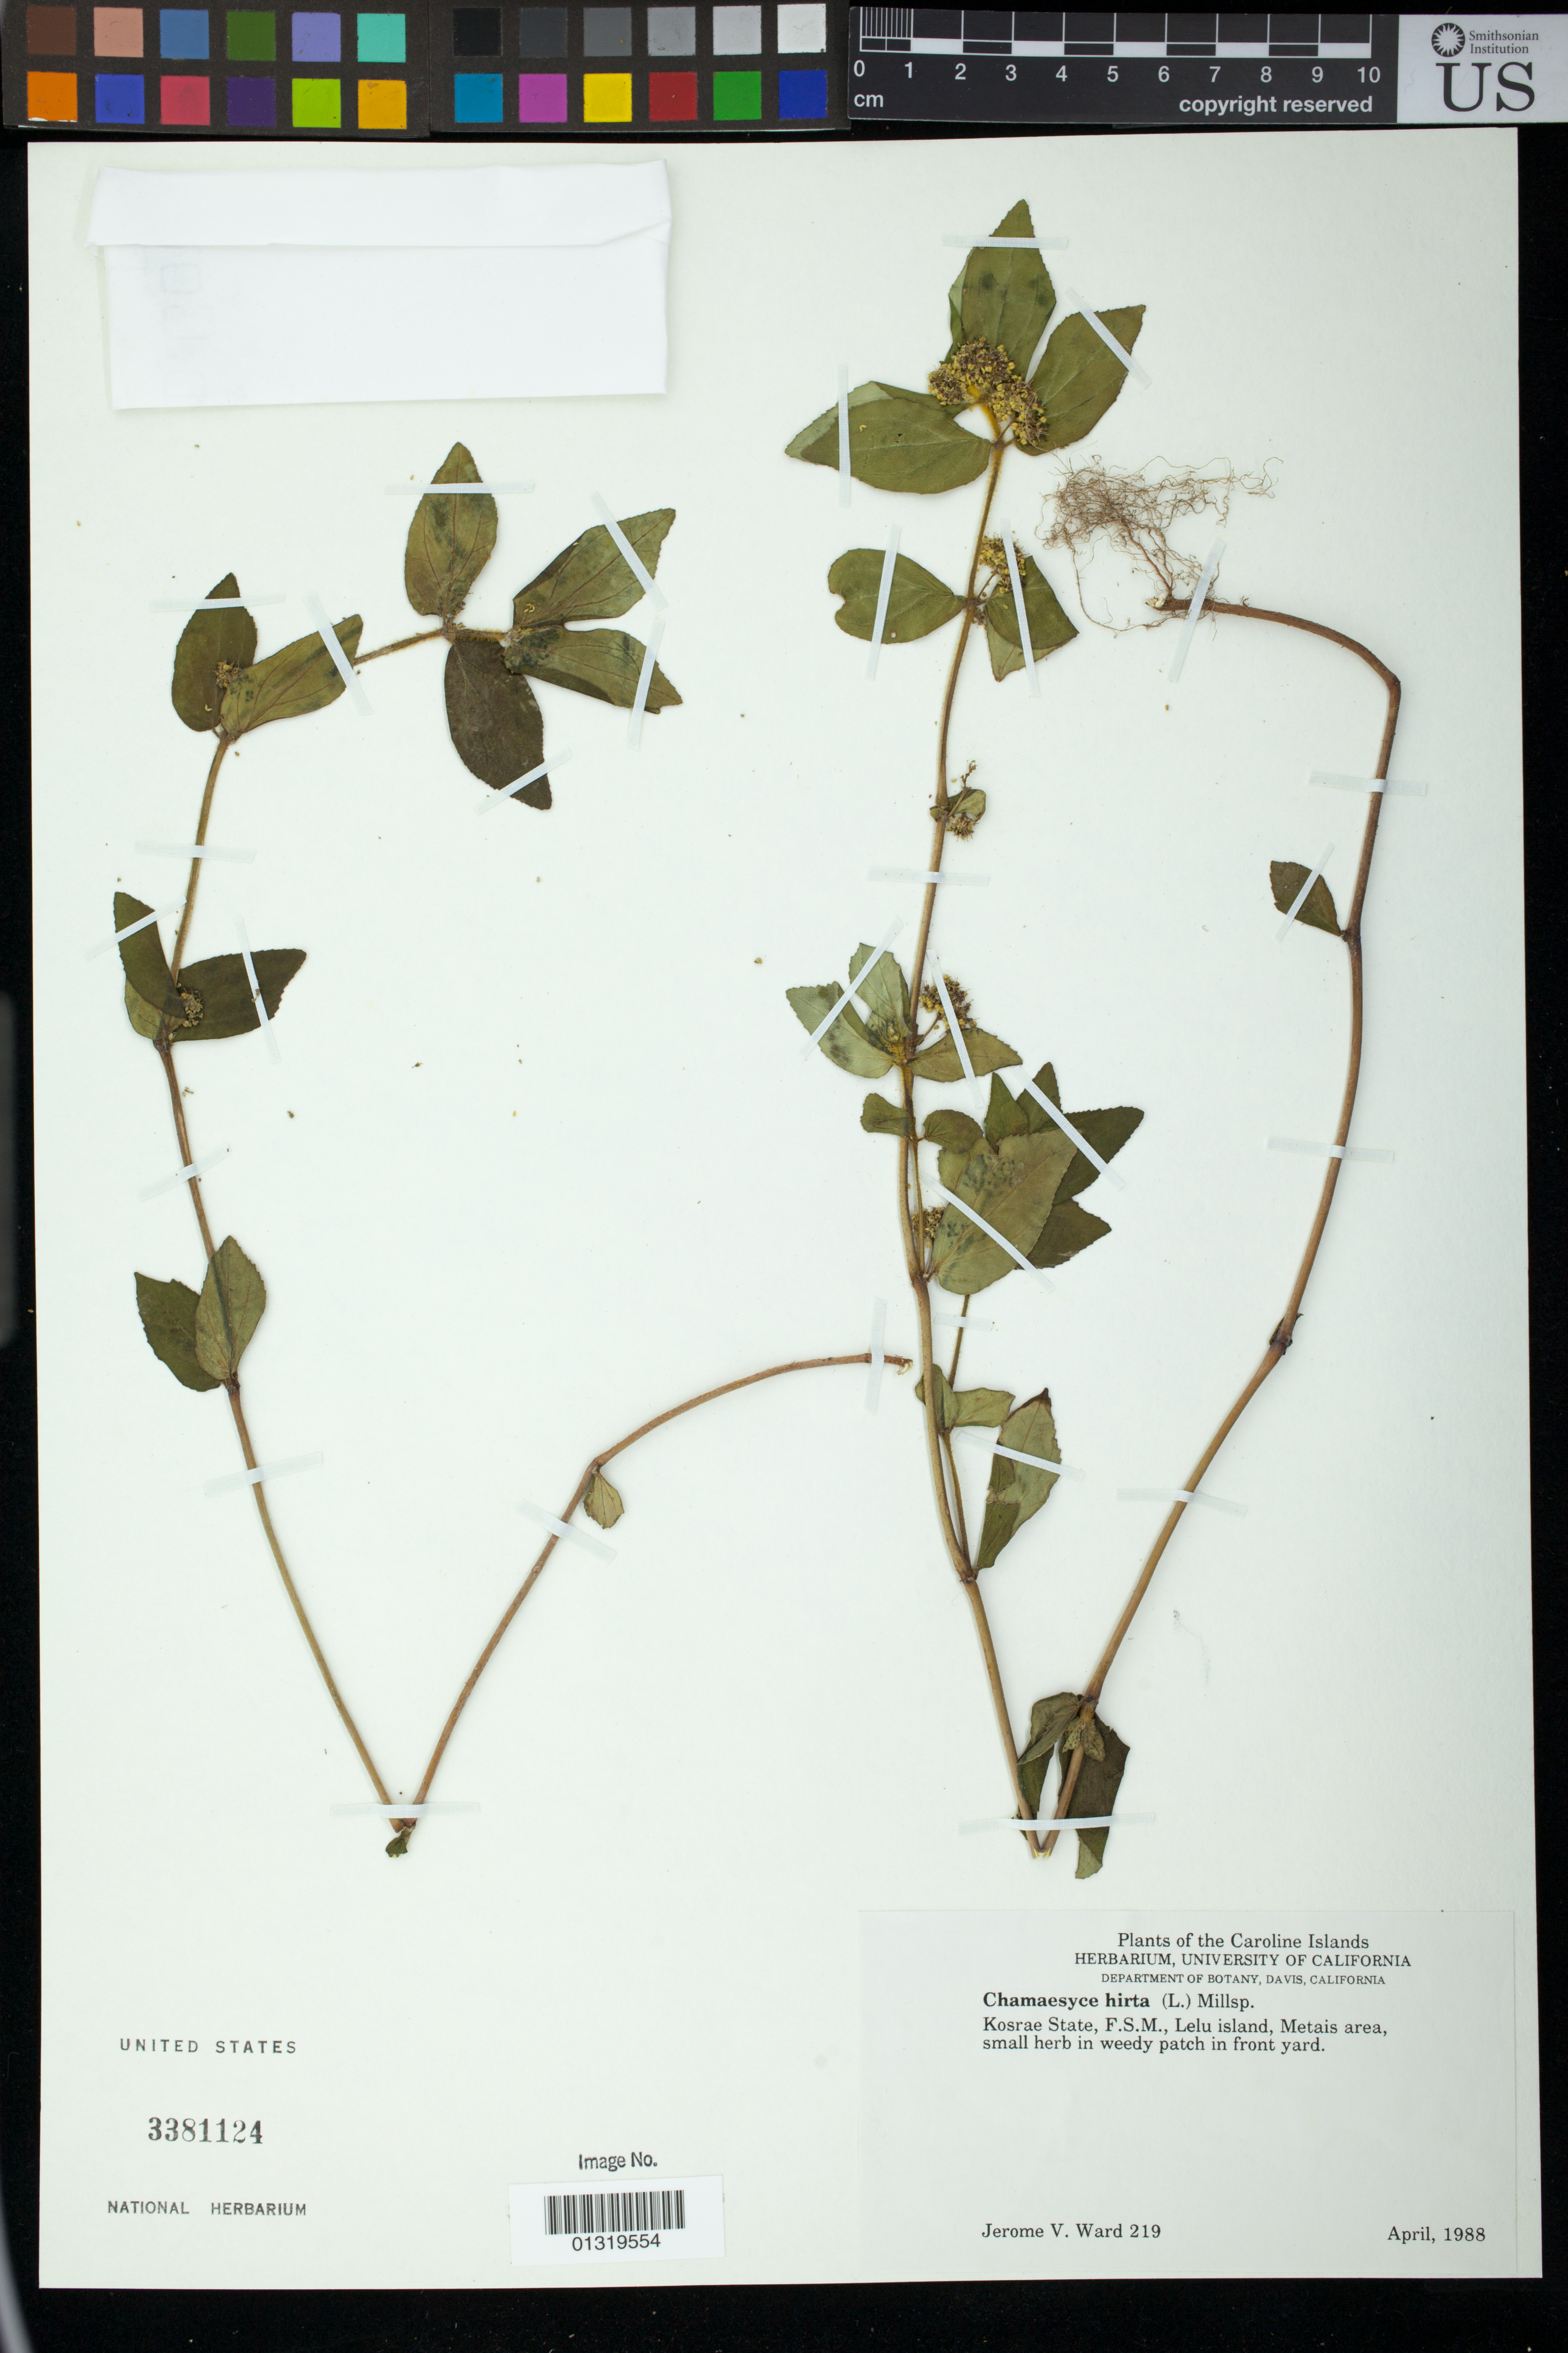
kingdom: Plantae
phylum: Tracheophyta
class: Magnoliopsida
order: Malpighiales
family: Euphorbiaceae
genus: Euphorbia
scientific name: Euphorbia hirta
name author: L.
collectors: J. V. Ward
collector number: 219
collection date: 1988-04-01/1988-04-30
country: Micronesia, Federated States of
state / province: Kosrae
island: Lelu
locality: Lelu Island, Metais area, small herb in weedy patch in front yard.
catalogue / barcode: US 3381124